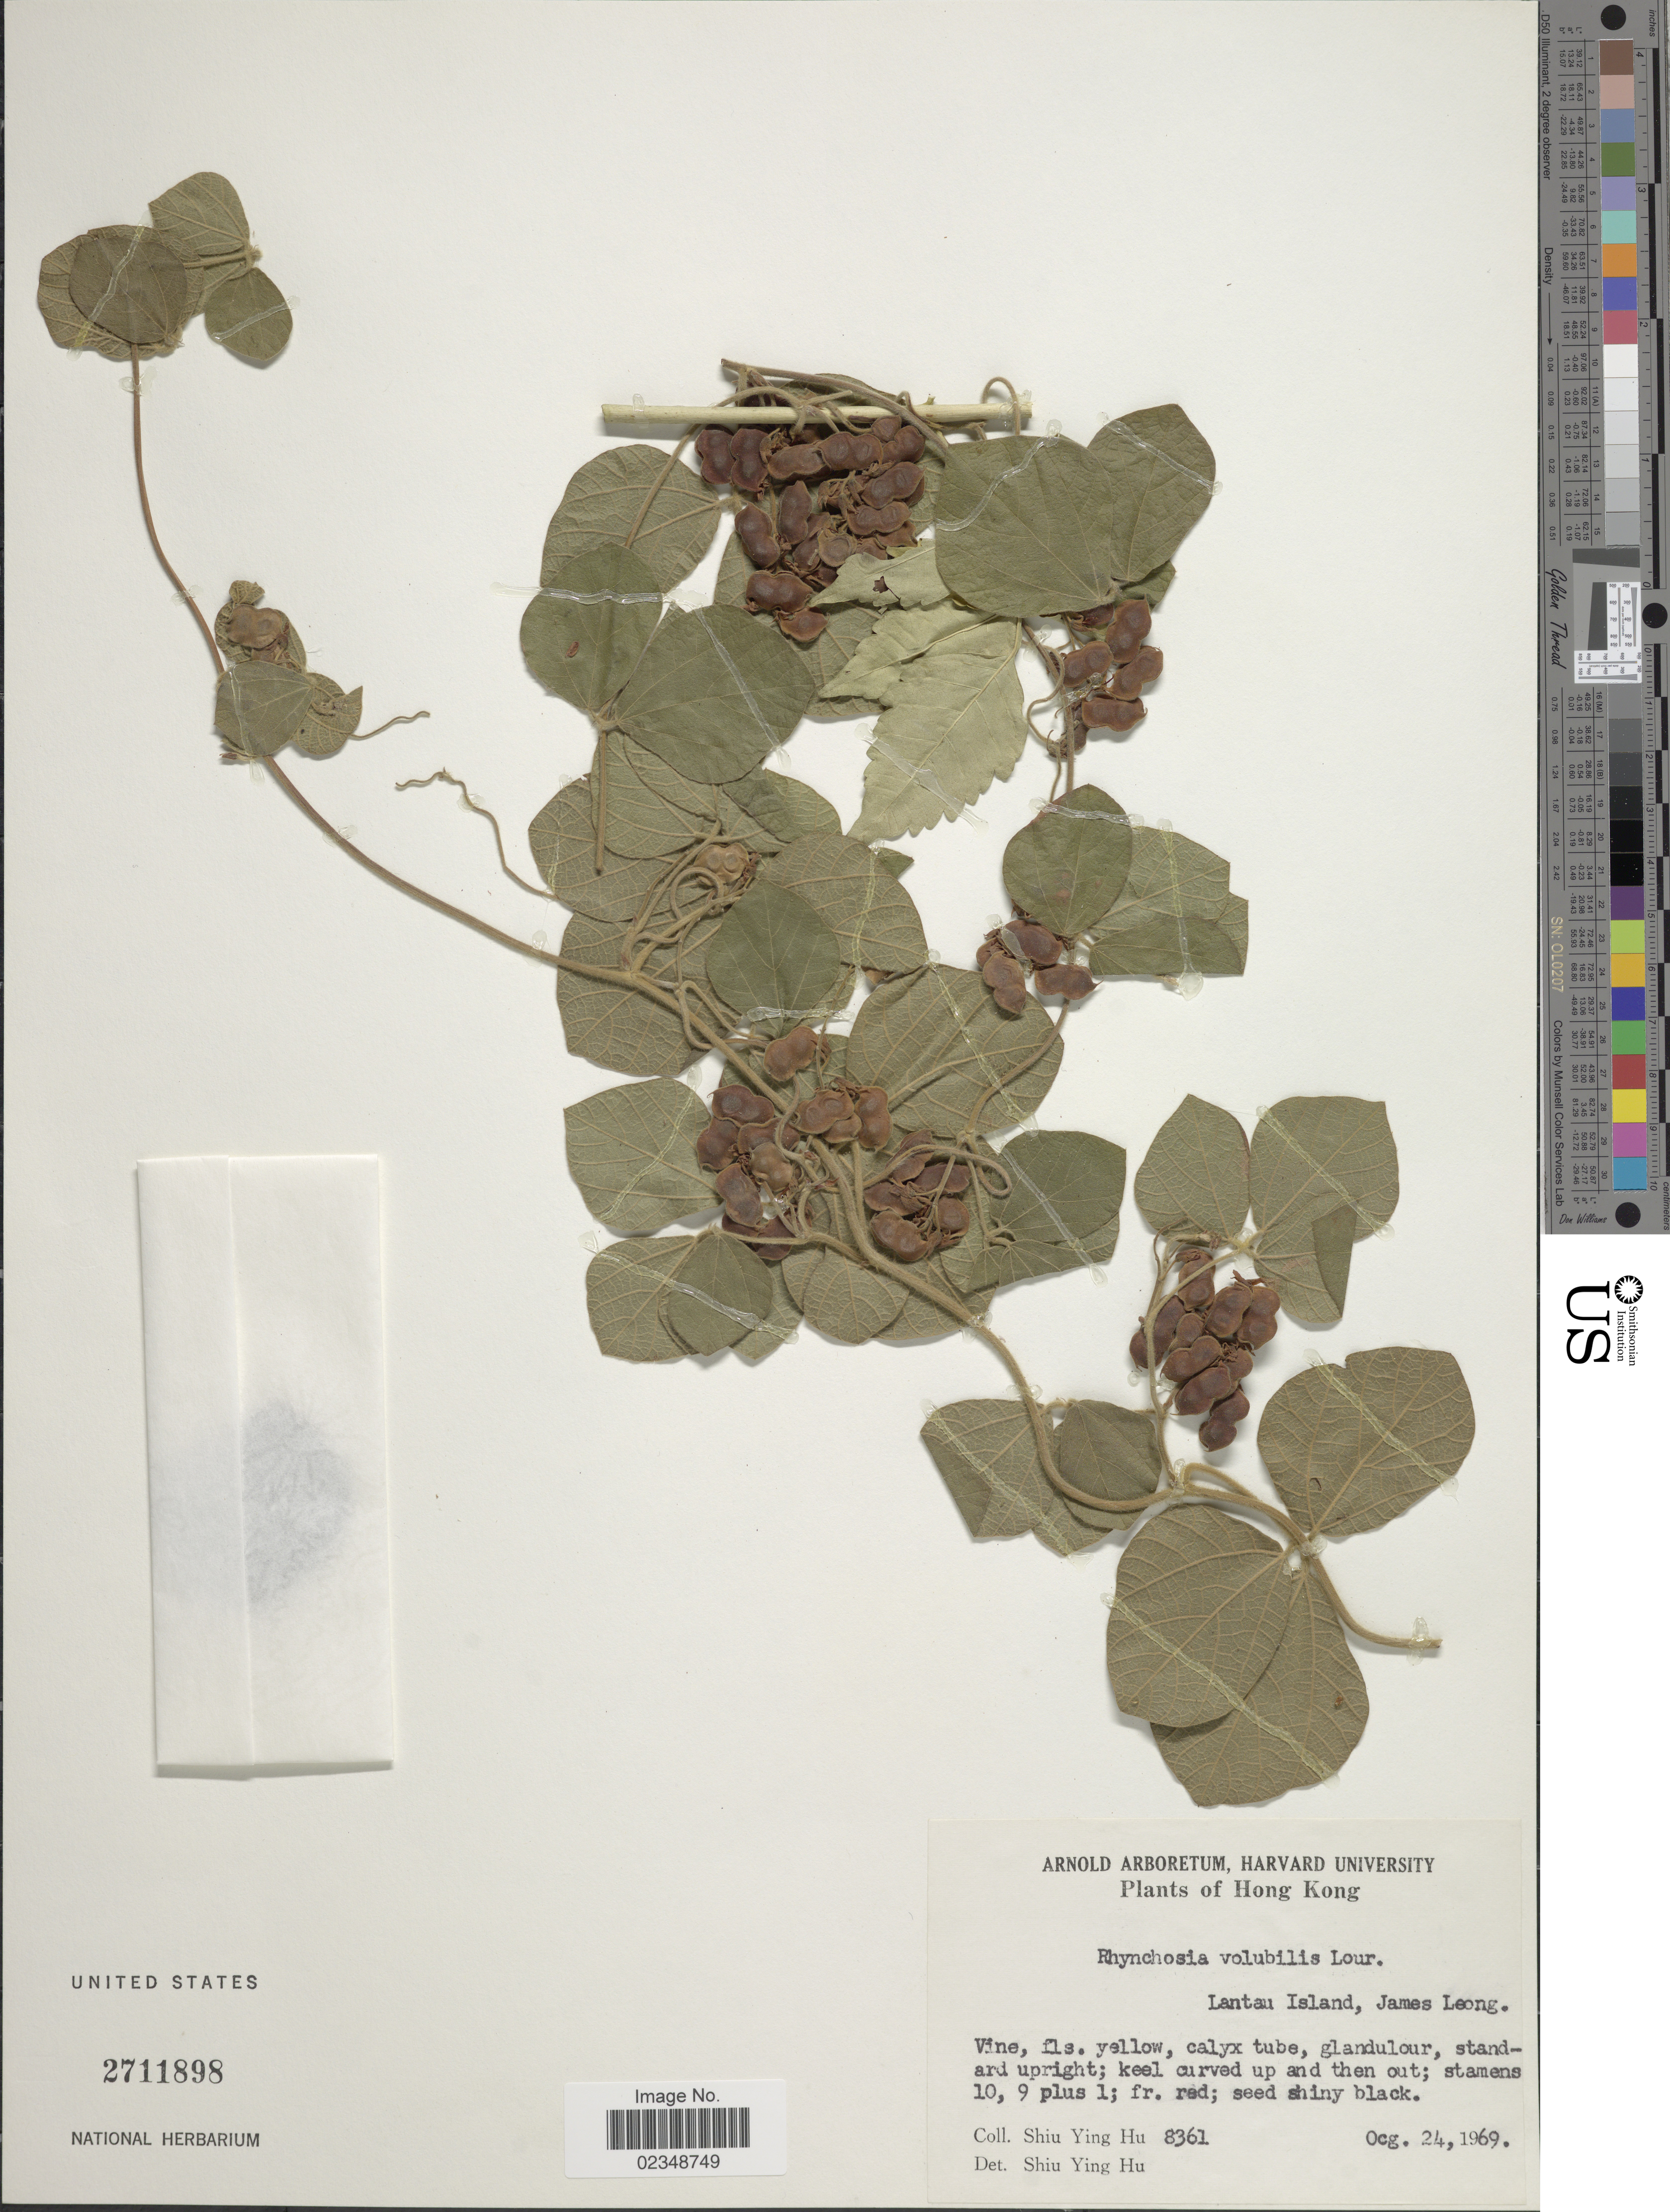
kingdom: Plantae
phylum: Tracheophyta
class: Magnoliopsida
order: Fabales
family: Fabaceae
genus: Rhynchosia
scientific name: Rhynchosia volubilis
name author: (Michx.) Wood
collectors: S. Y. Hu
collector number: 8361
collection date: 1969-10-24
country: China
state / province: Hong Kong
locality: Lantau Island, James Leong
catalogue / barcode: US 2711898